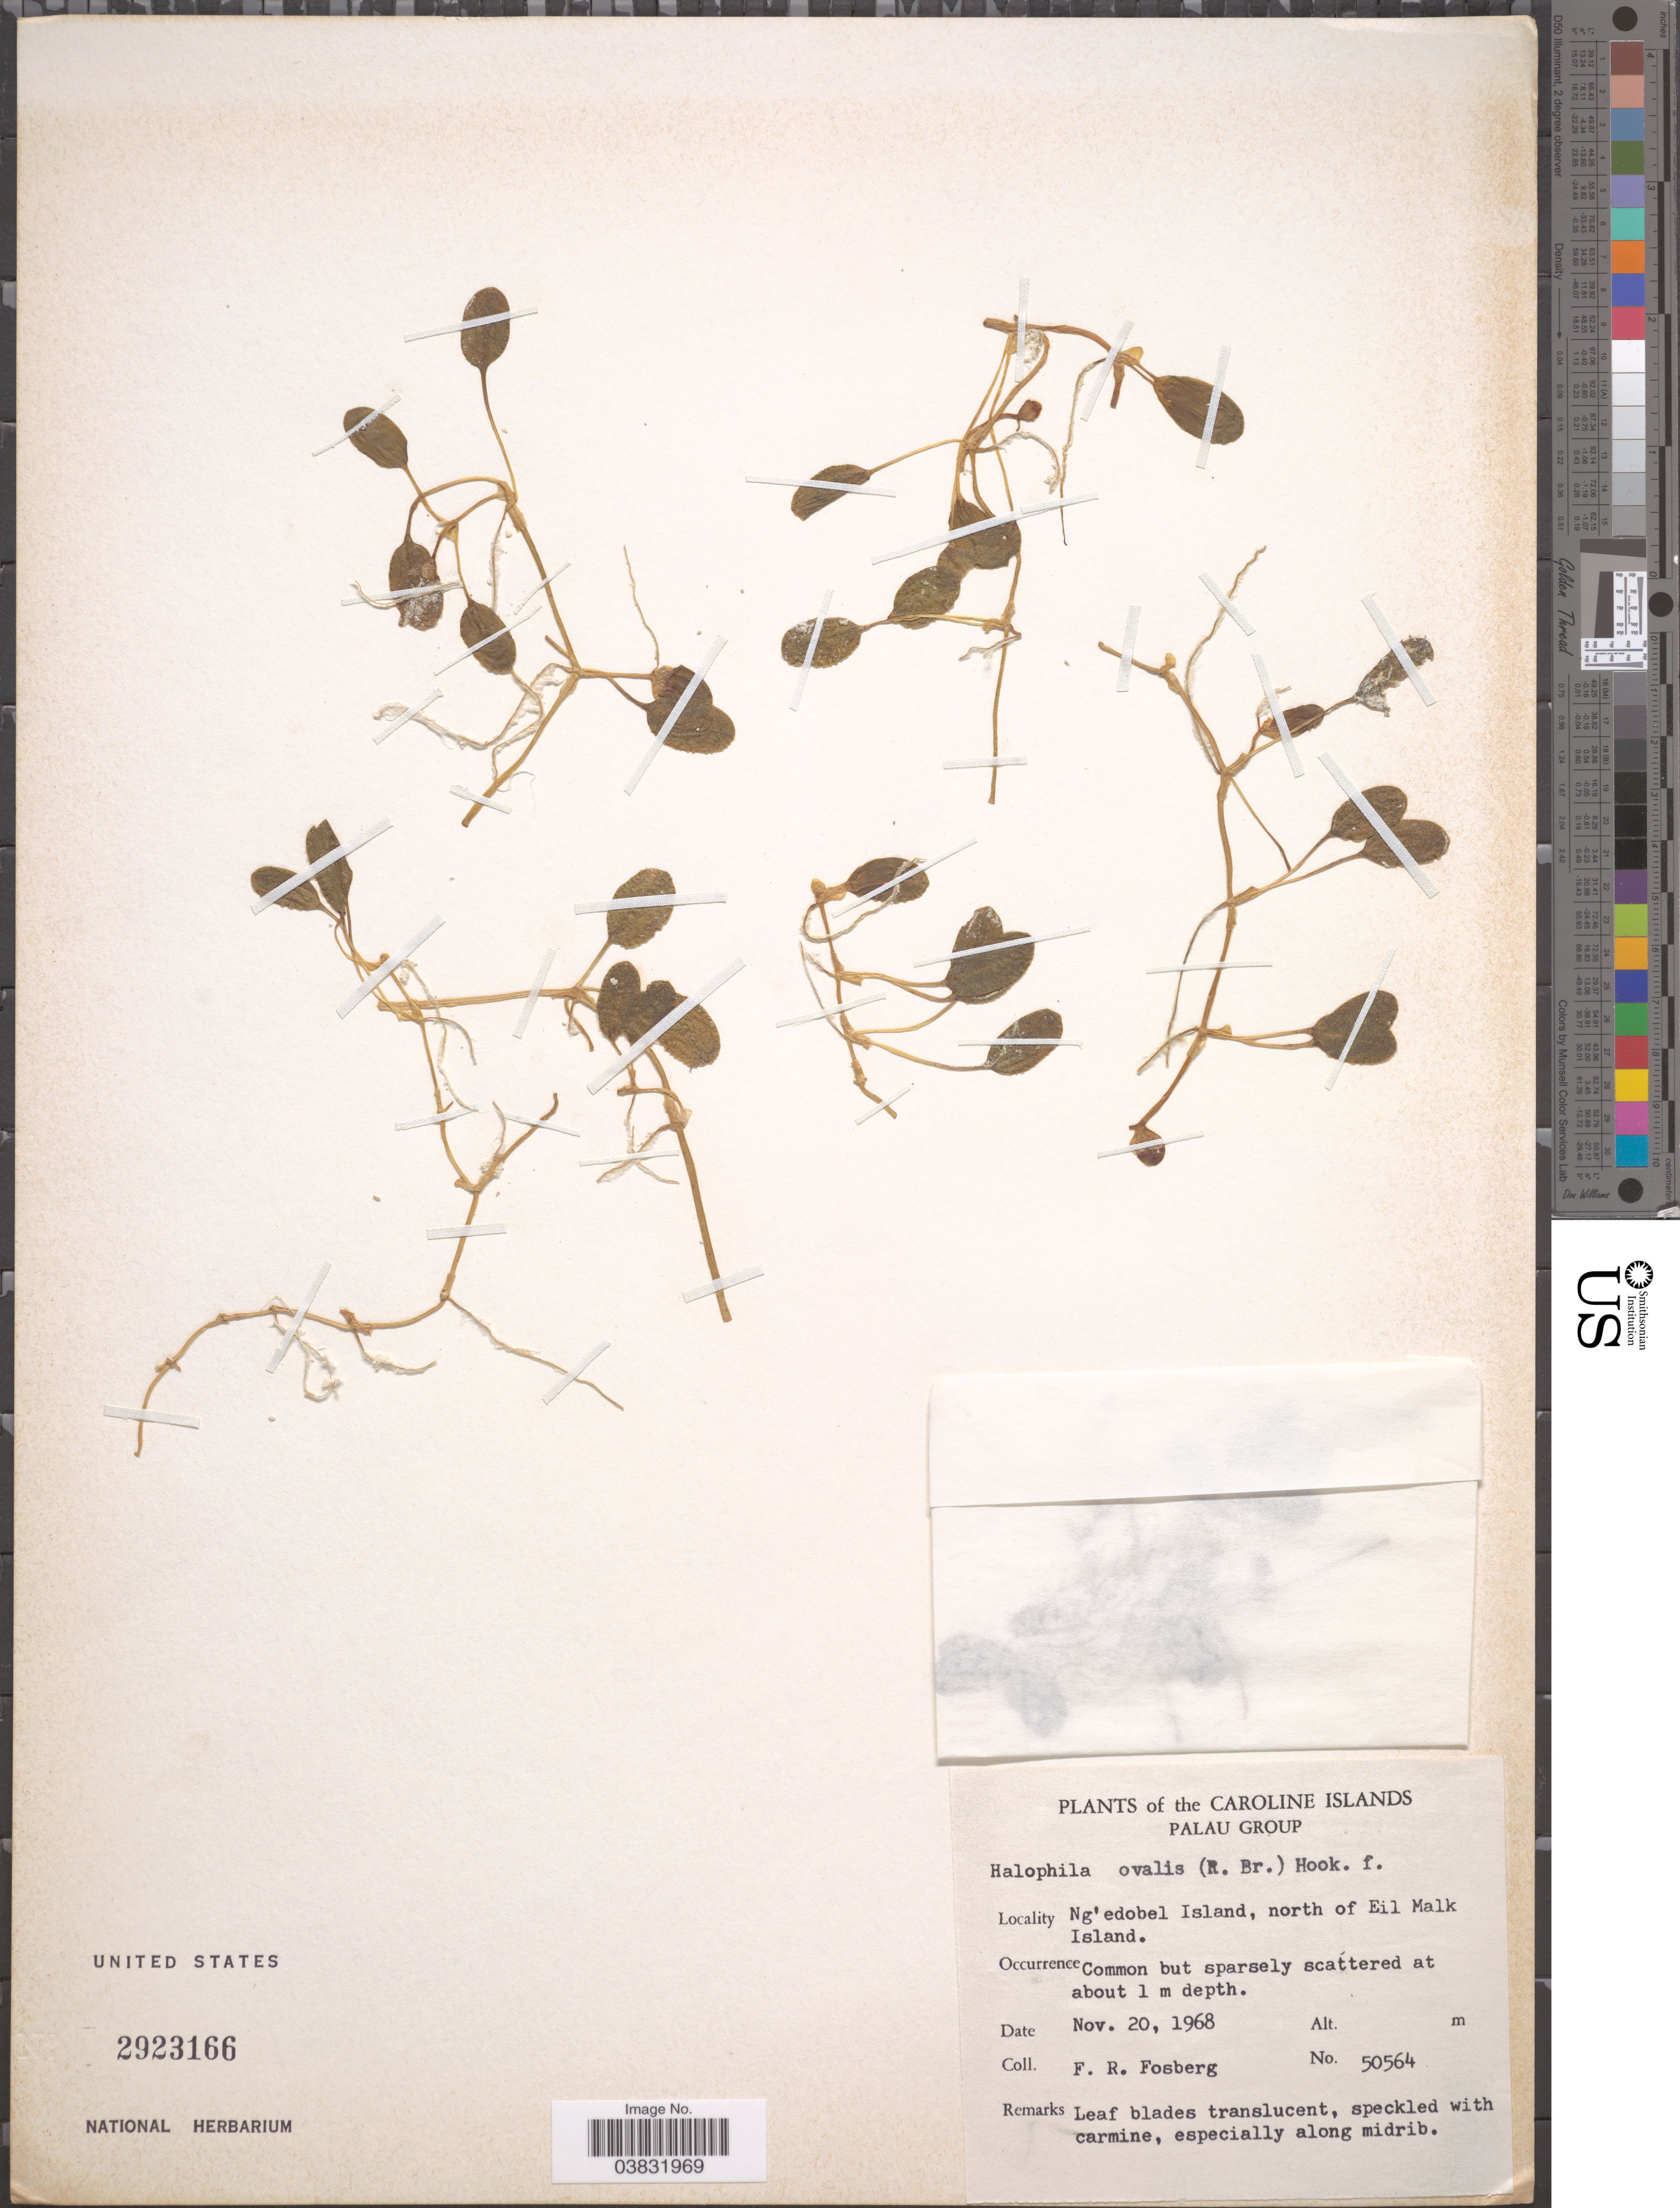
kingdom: Plantae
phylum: Tracheophyta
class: Liliopsida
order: Alismatales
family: Hydrocharitaceae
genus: Halophila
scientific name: Halophila ovalis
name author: (R. Br.) Hook. f.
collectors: F. R. Fosberg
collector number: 50564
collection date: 1968-11-20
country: Palau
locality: Caroline Islands. Palau Group. Ng'edobel Island, north of Eil Malk Island.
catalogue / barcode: US 2923166